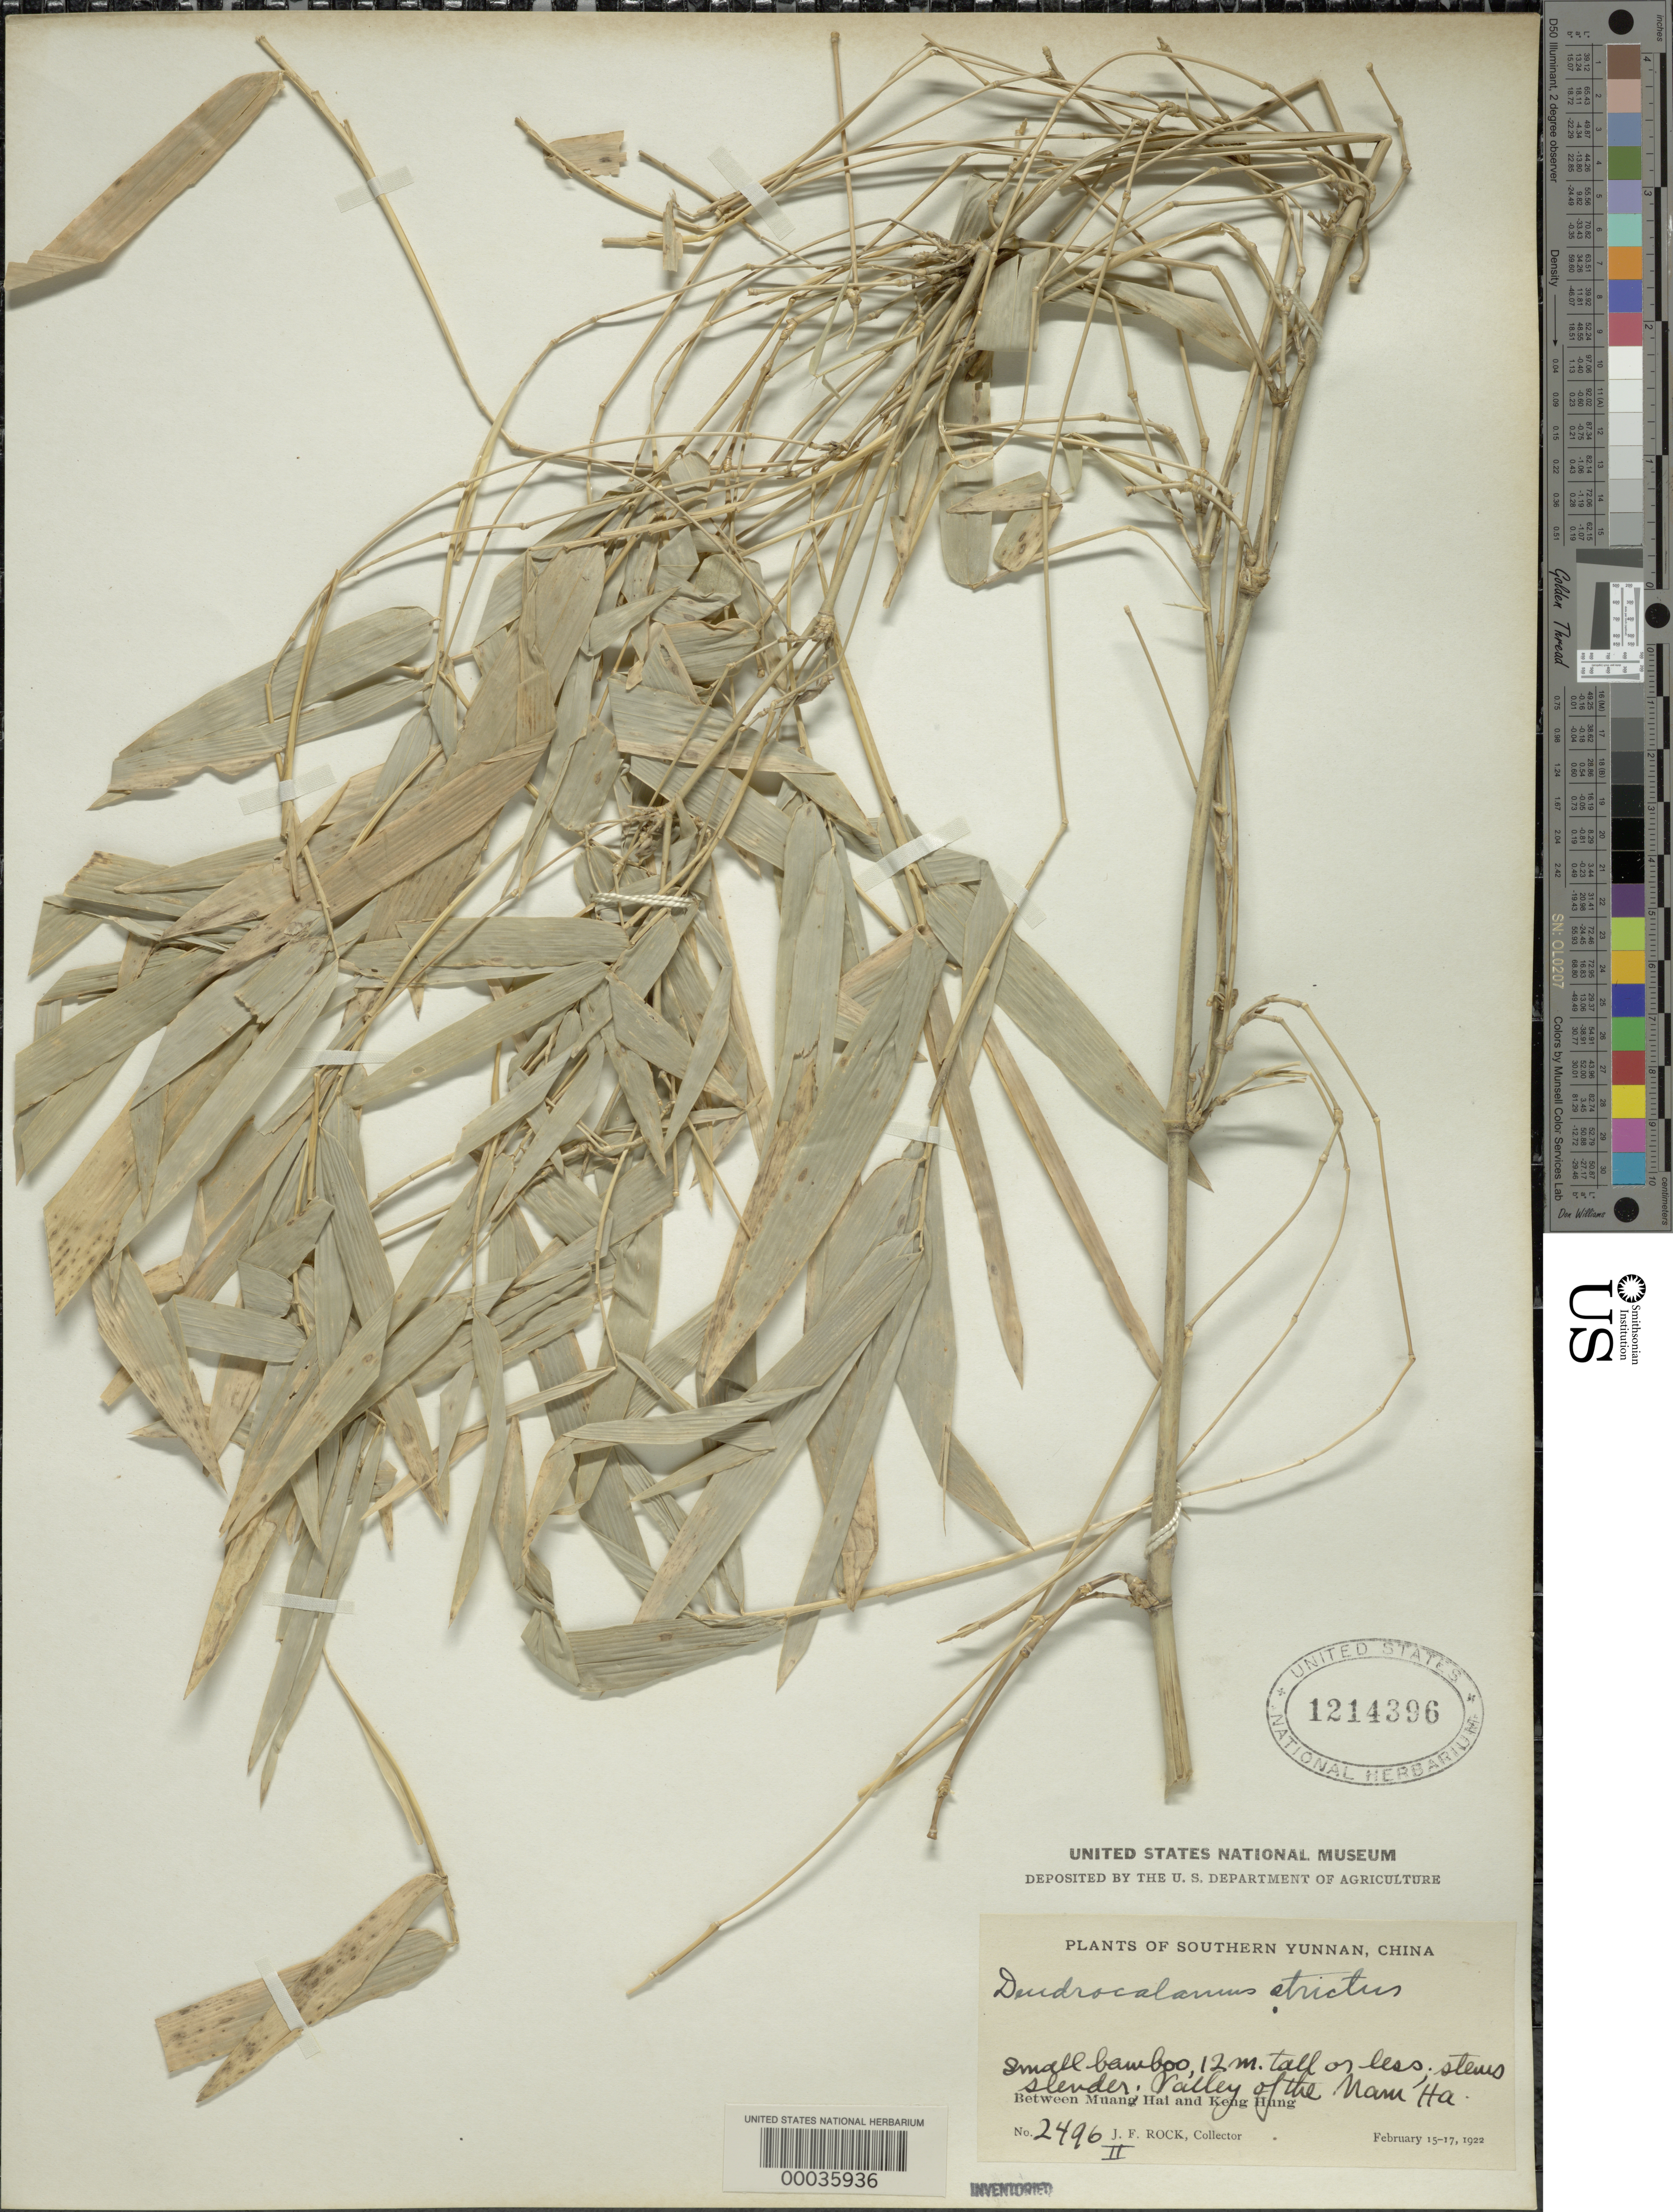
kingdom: Plantae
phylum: Tracheophyta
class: Liliopsida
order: Poales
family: Poaceae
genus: Dendrocalamus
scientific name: Dendrocalamus strictus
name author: (Roxb.) Nees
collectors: J. F. Rock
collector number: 2496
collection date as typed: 15 Feb 1922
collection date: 1922-02-15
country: China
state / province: Yunnan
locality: Muang hai, keng hung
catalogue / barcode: US 1214396